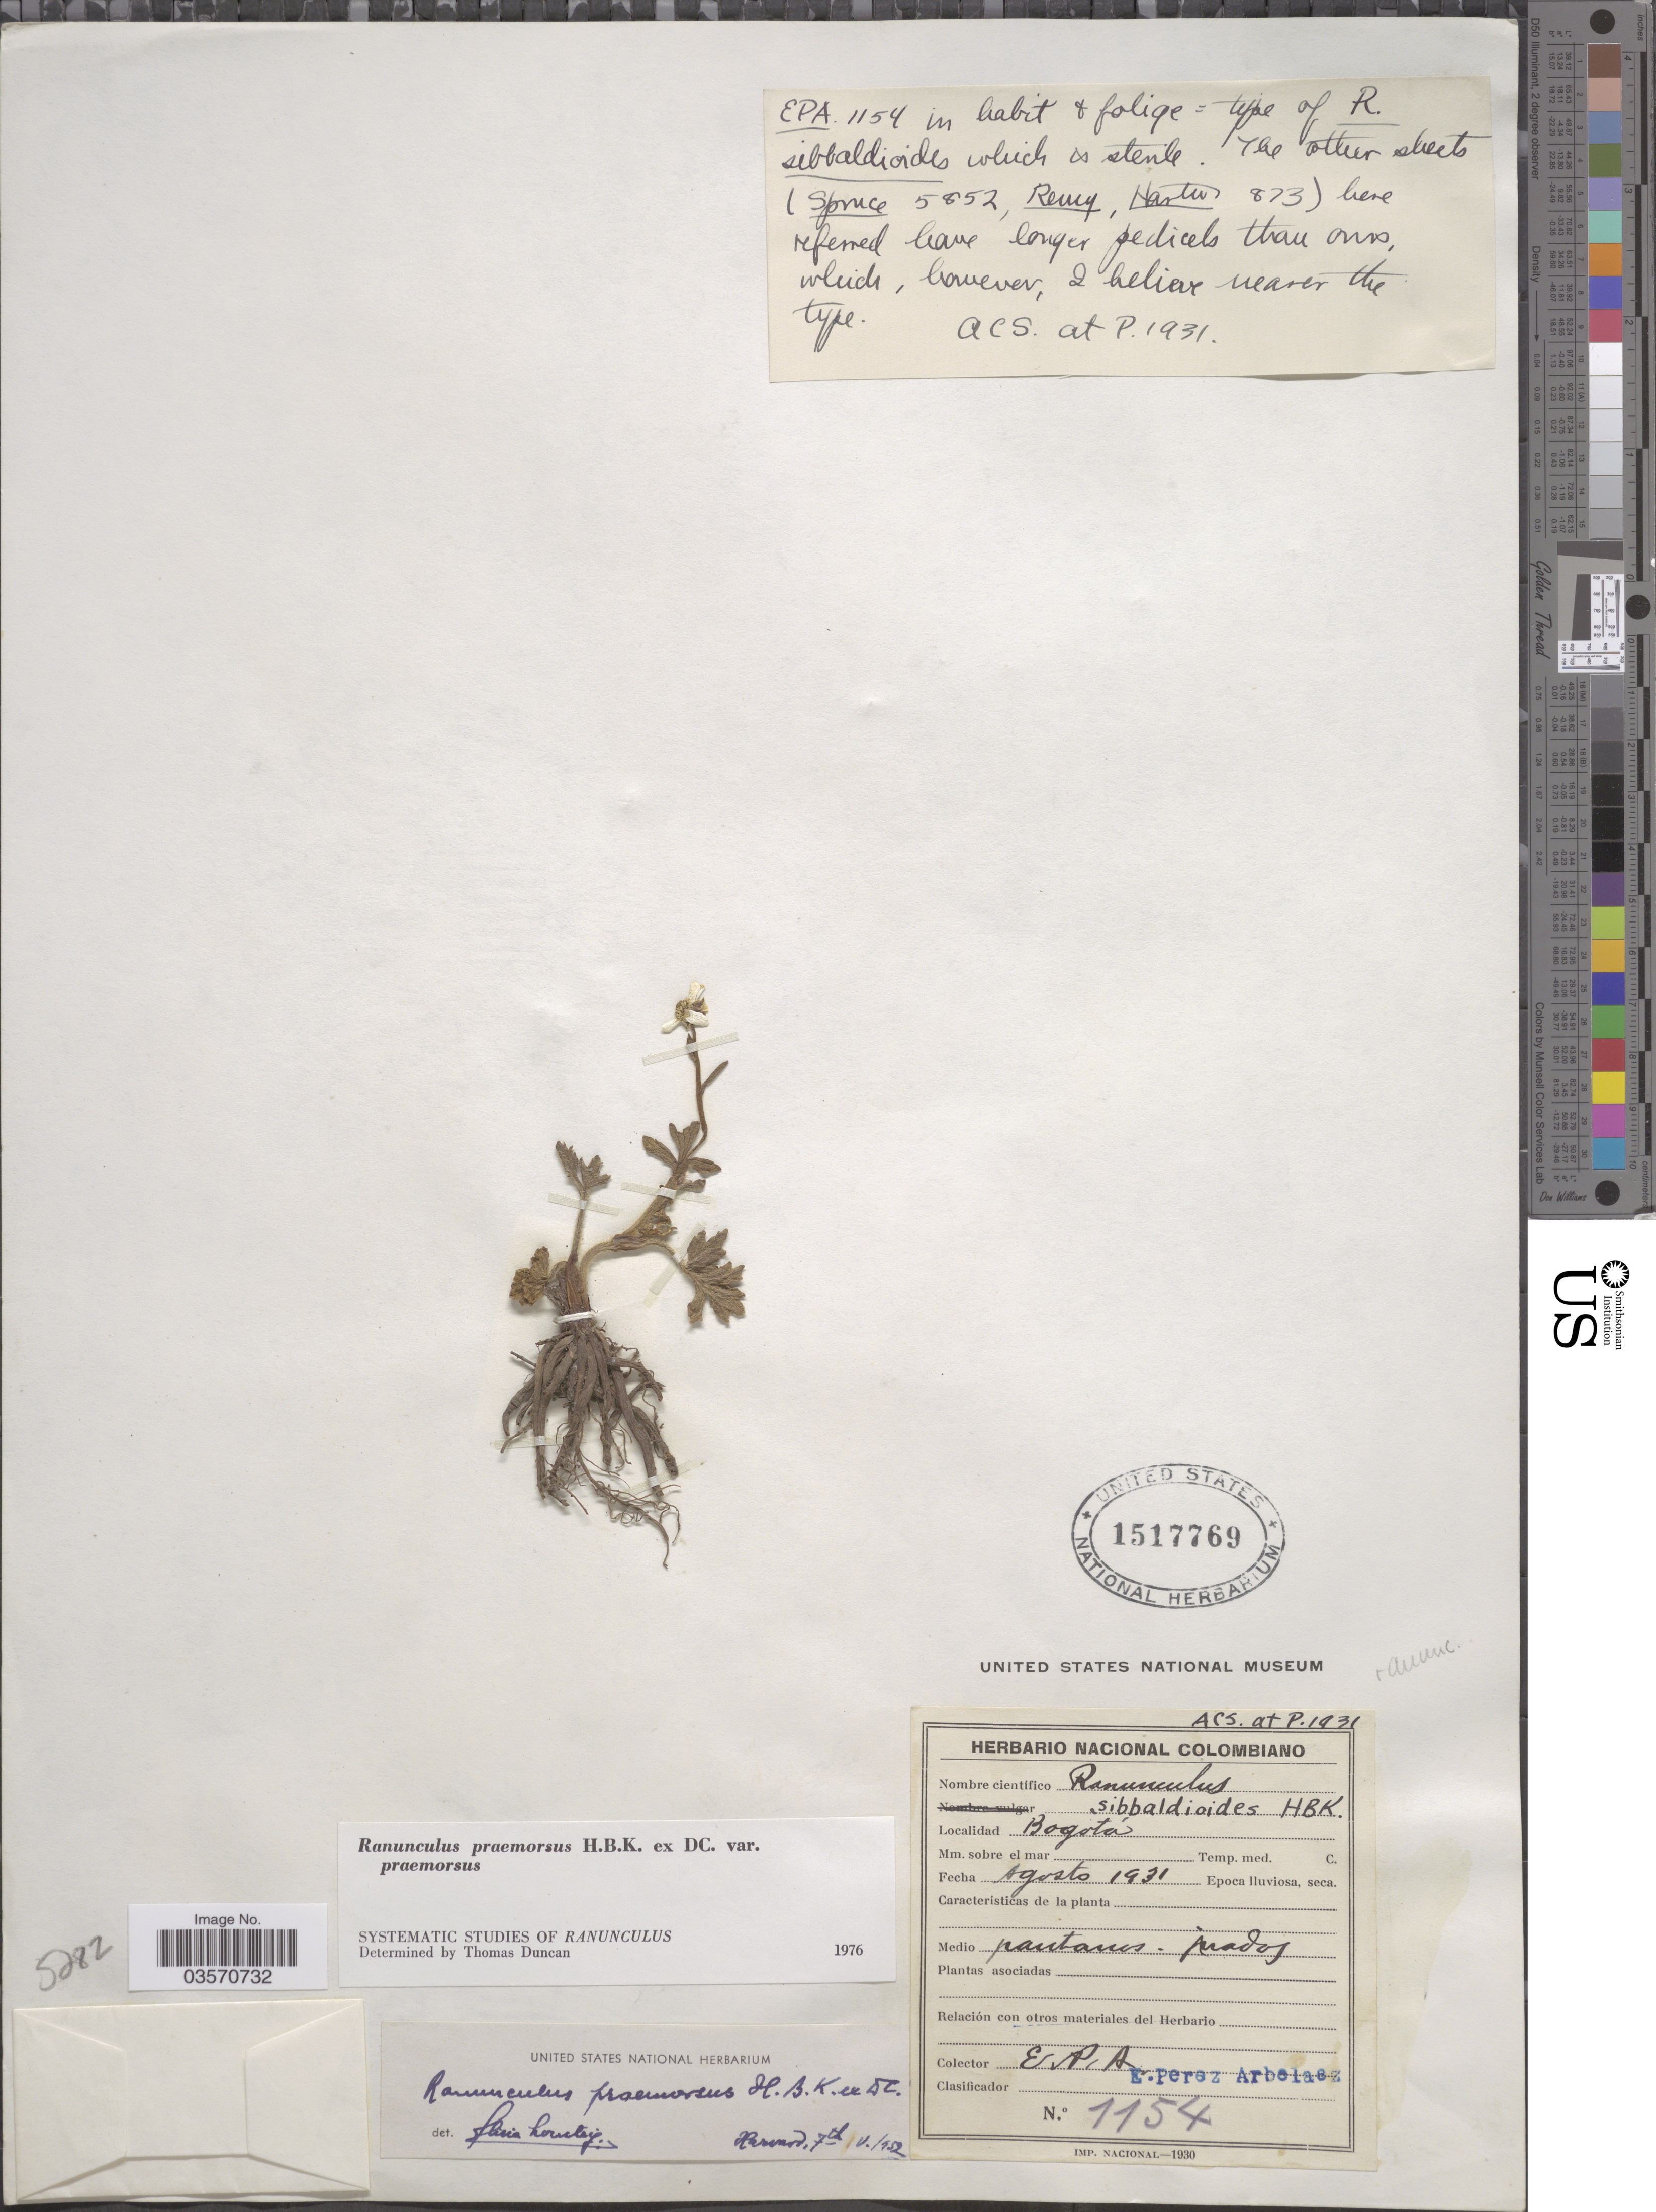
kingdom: Plantae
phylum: Tracheophyta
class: Magnoliopsida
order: Ranunculales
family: Ranunculaceae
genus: Ranunculus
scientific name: Ranunculus praemorsus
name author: Kunth ex DC.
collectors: E. Pérez Arbeláez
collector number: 1154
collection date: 1931-08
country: Colombia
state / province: Bogota D.C.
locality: Bogotá.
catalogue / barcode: US 1517769